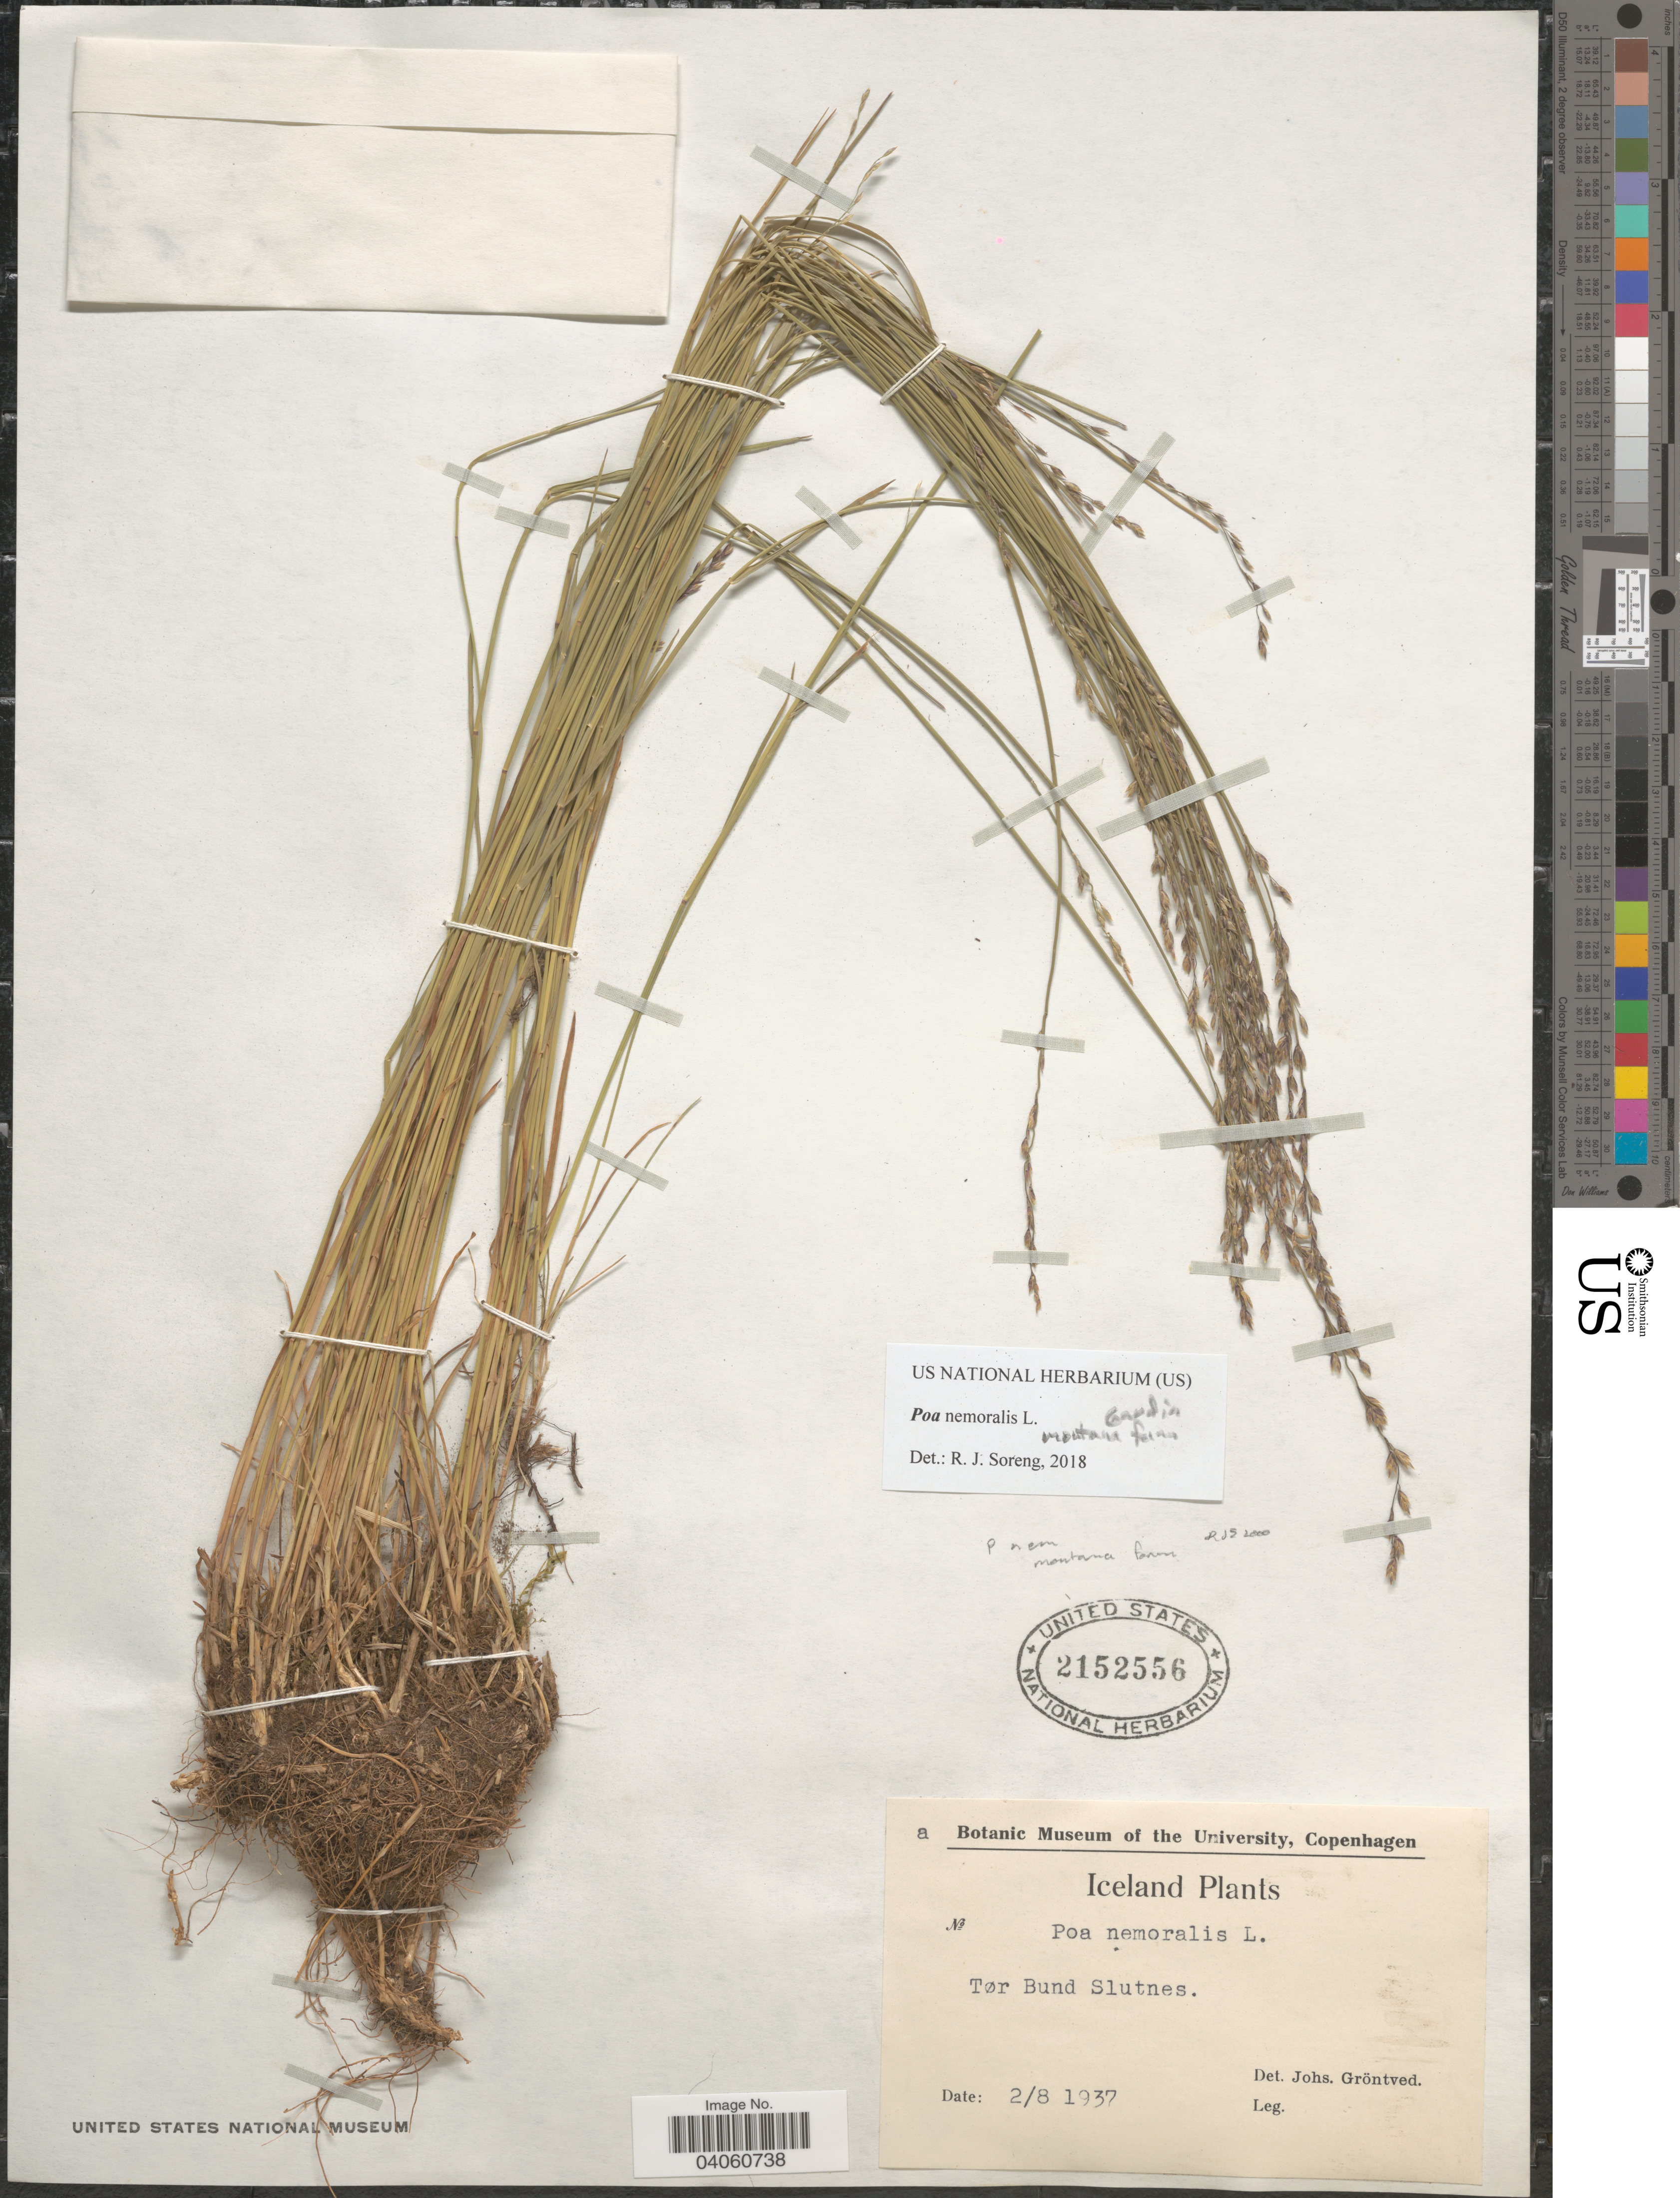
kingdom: Plantae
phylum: Tracheophyta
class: Liliopsida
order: Poales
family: Poaceae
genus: Poa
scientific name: Poa nemoralis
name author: L.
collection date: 1937-08-02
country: Iceland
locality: Tør Bund Slutnes.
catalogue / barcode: US 2152556